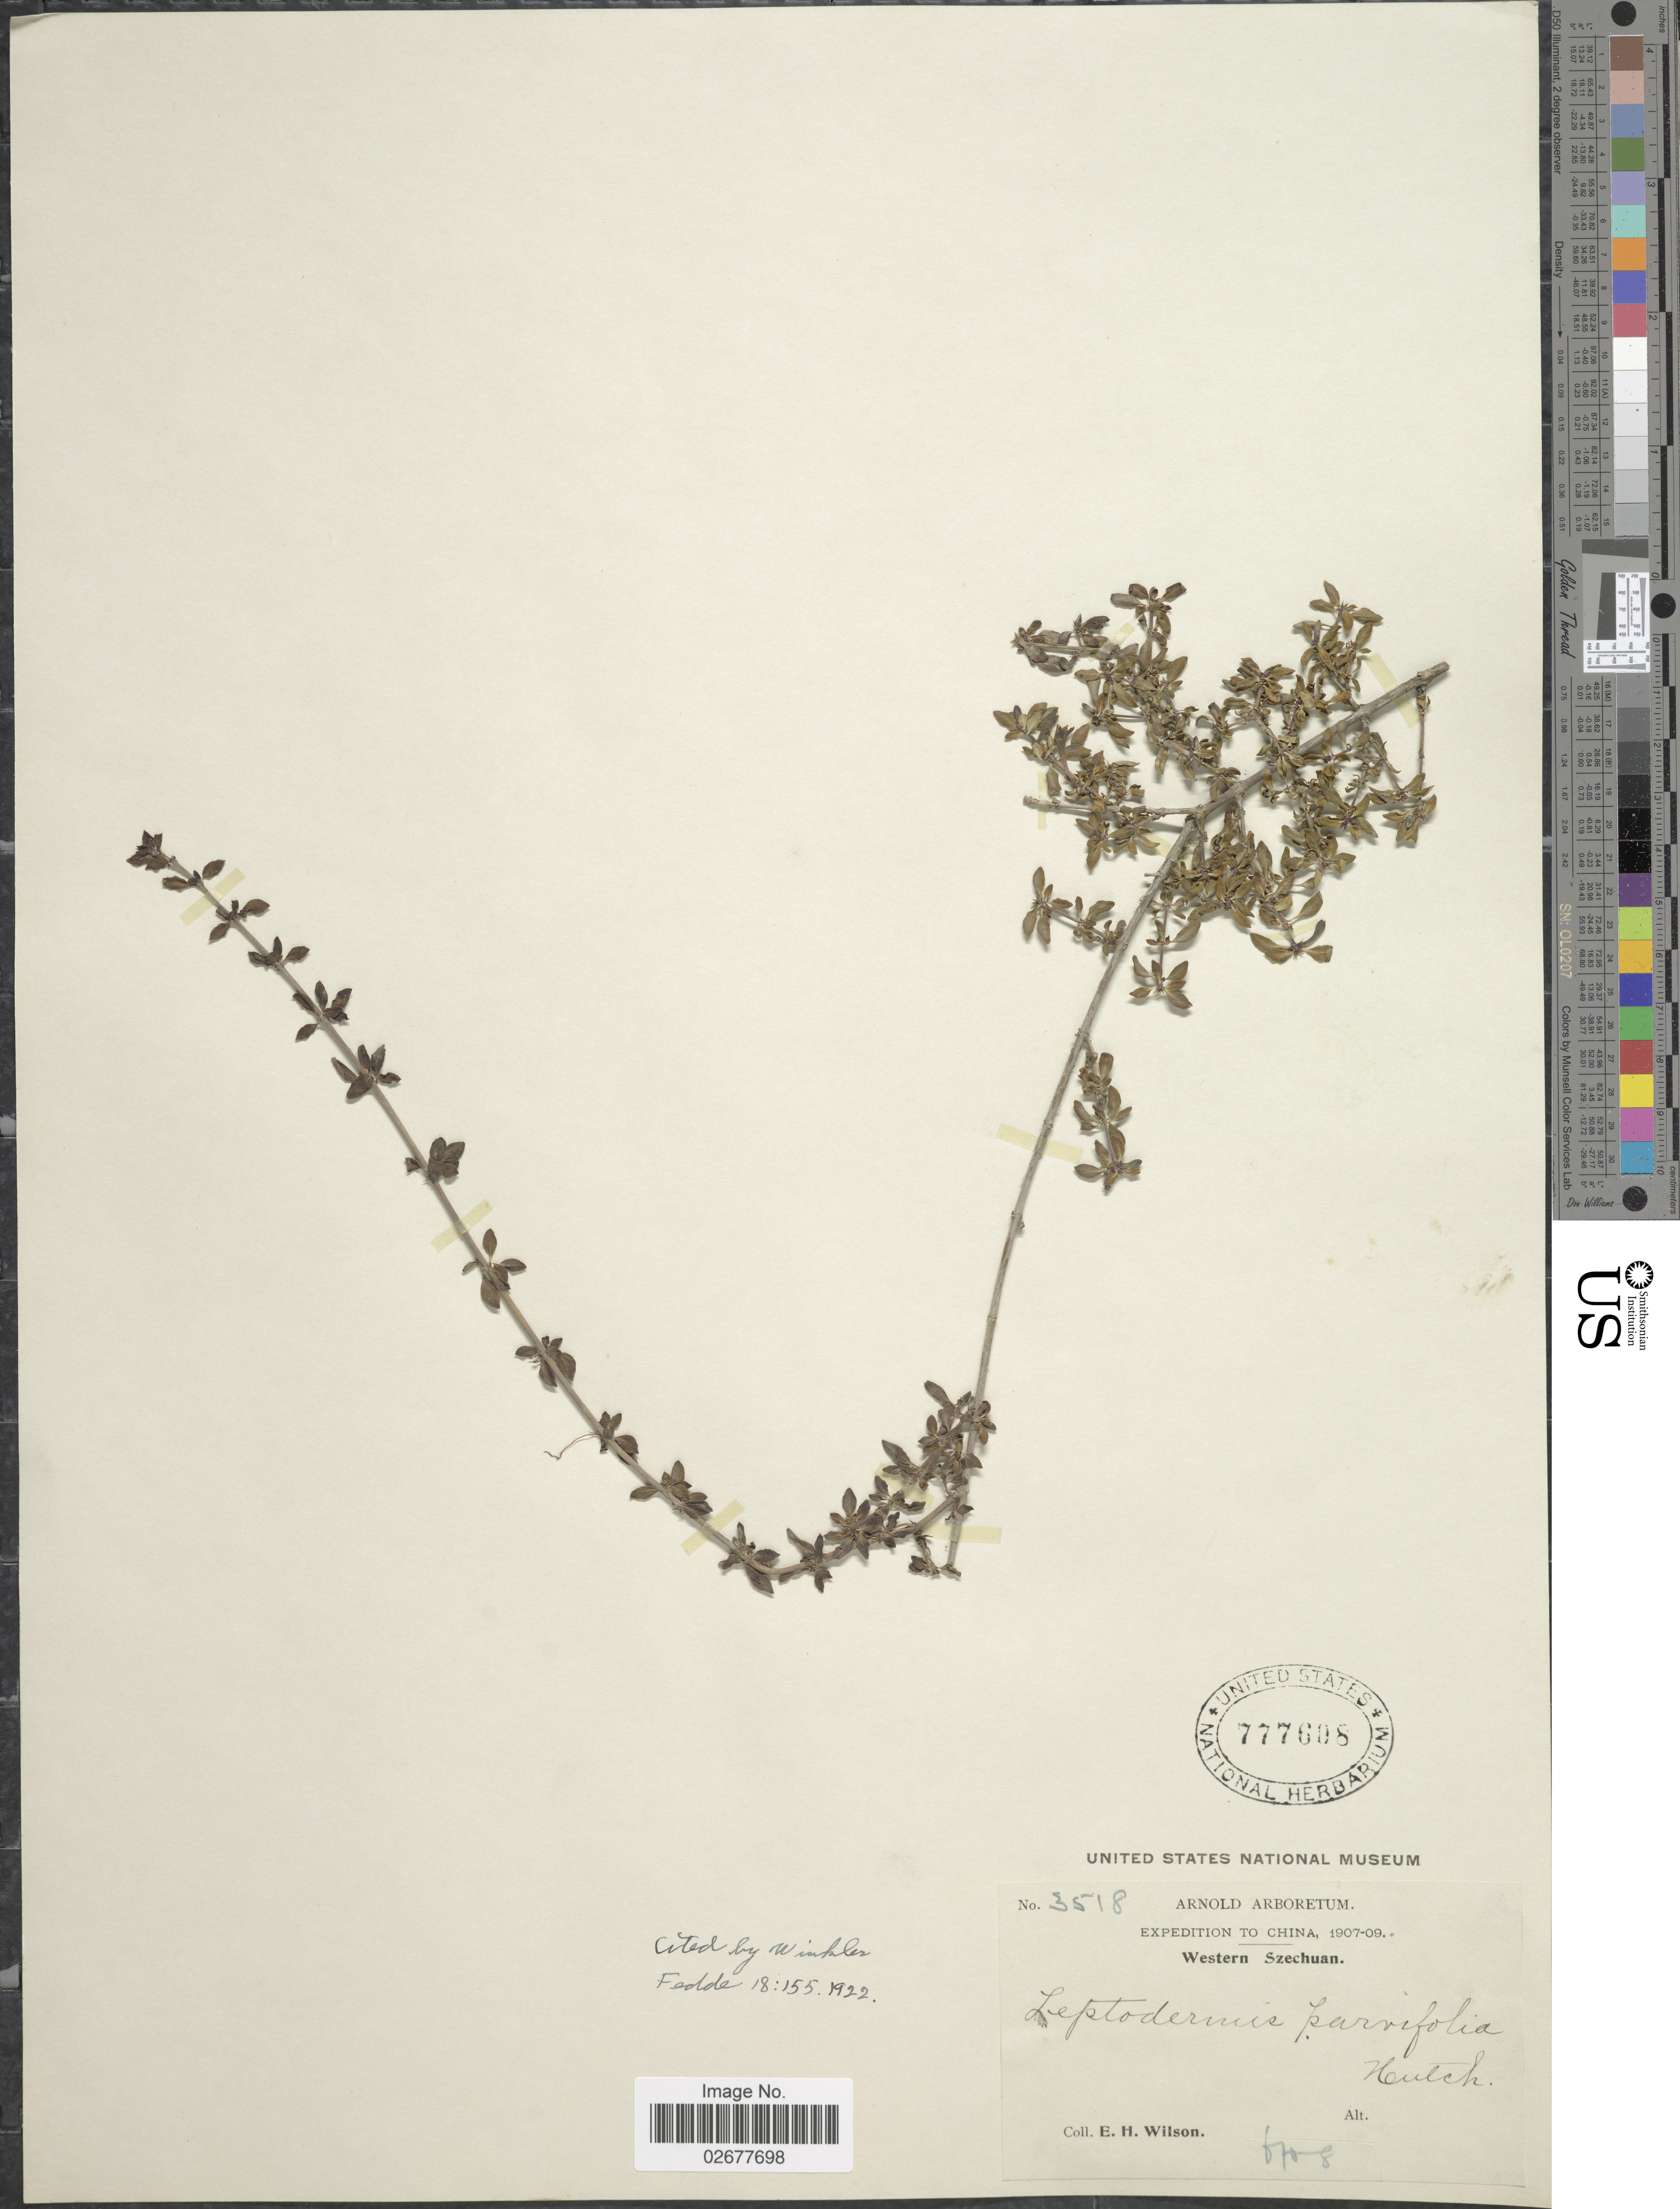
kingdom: Plantae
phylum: Tracheophyta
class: Magnoliopsida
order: Gentianales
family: Rubiaceae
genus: Leptodermis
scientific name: Leptodermis parvifolia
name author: Hutch.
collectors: E. Wilson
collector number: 3518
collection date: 1908-06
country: China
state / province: Sichuan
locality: Western Szechuan.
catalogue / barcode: US 777608